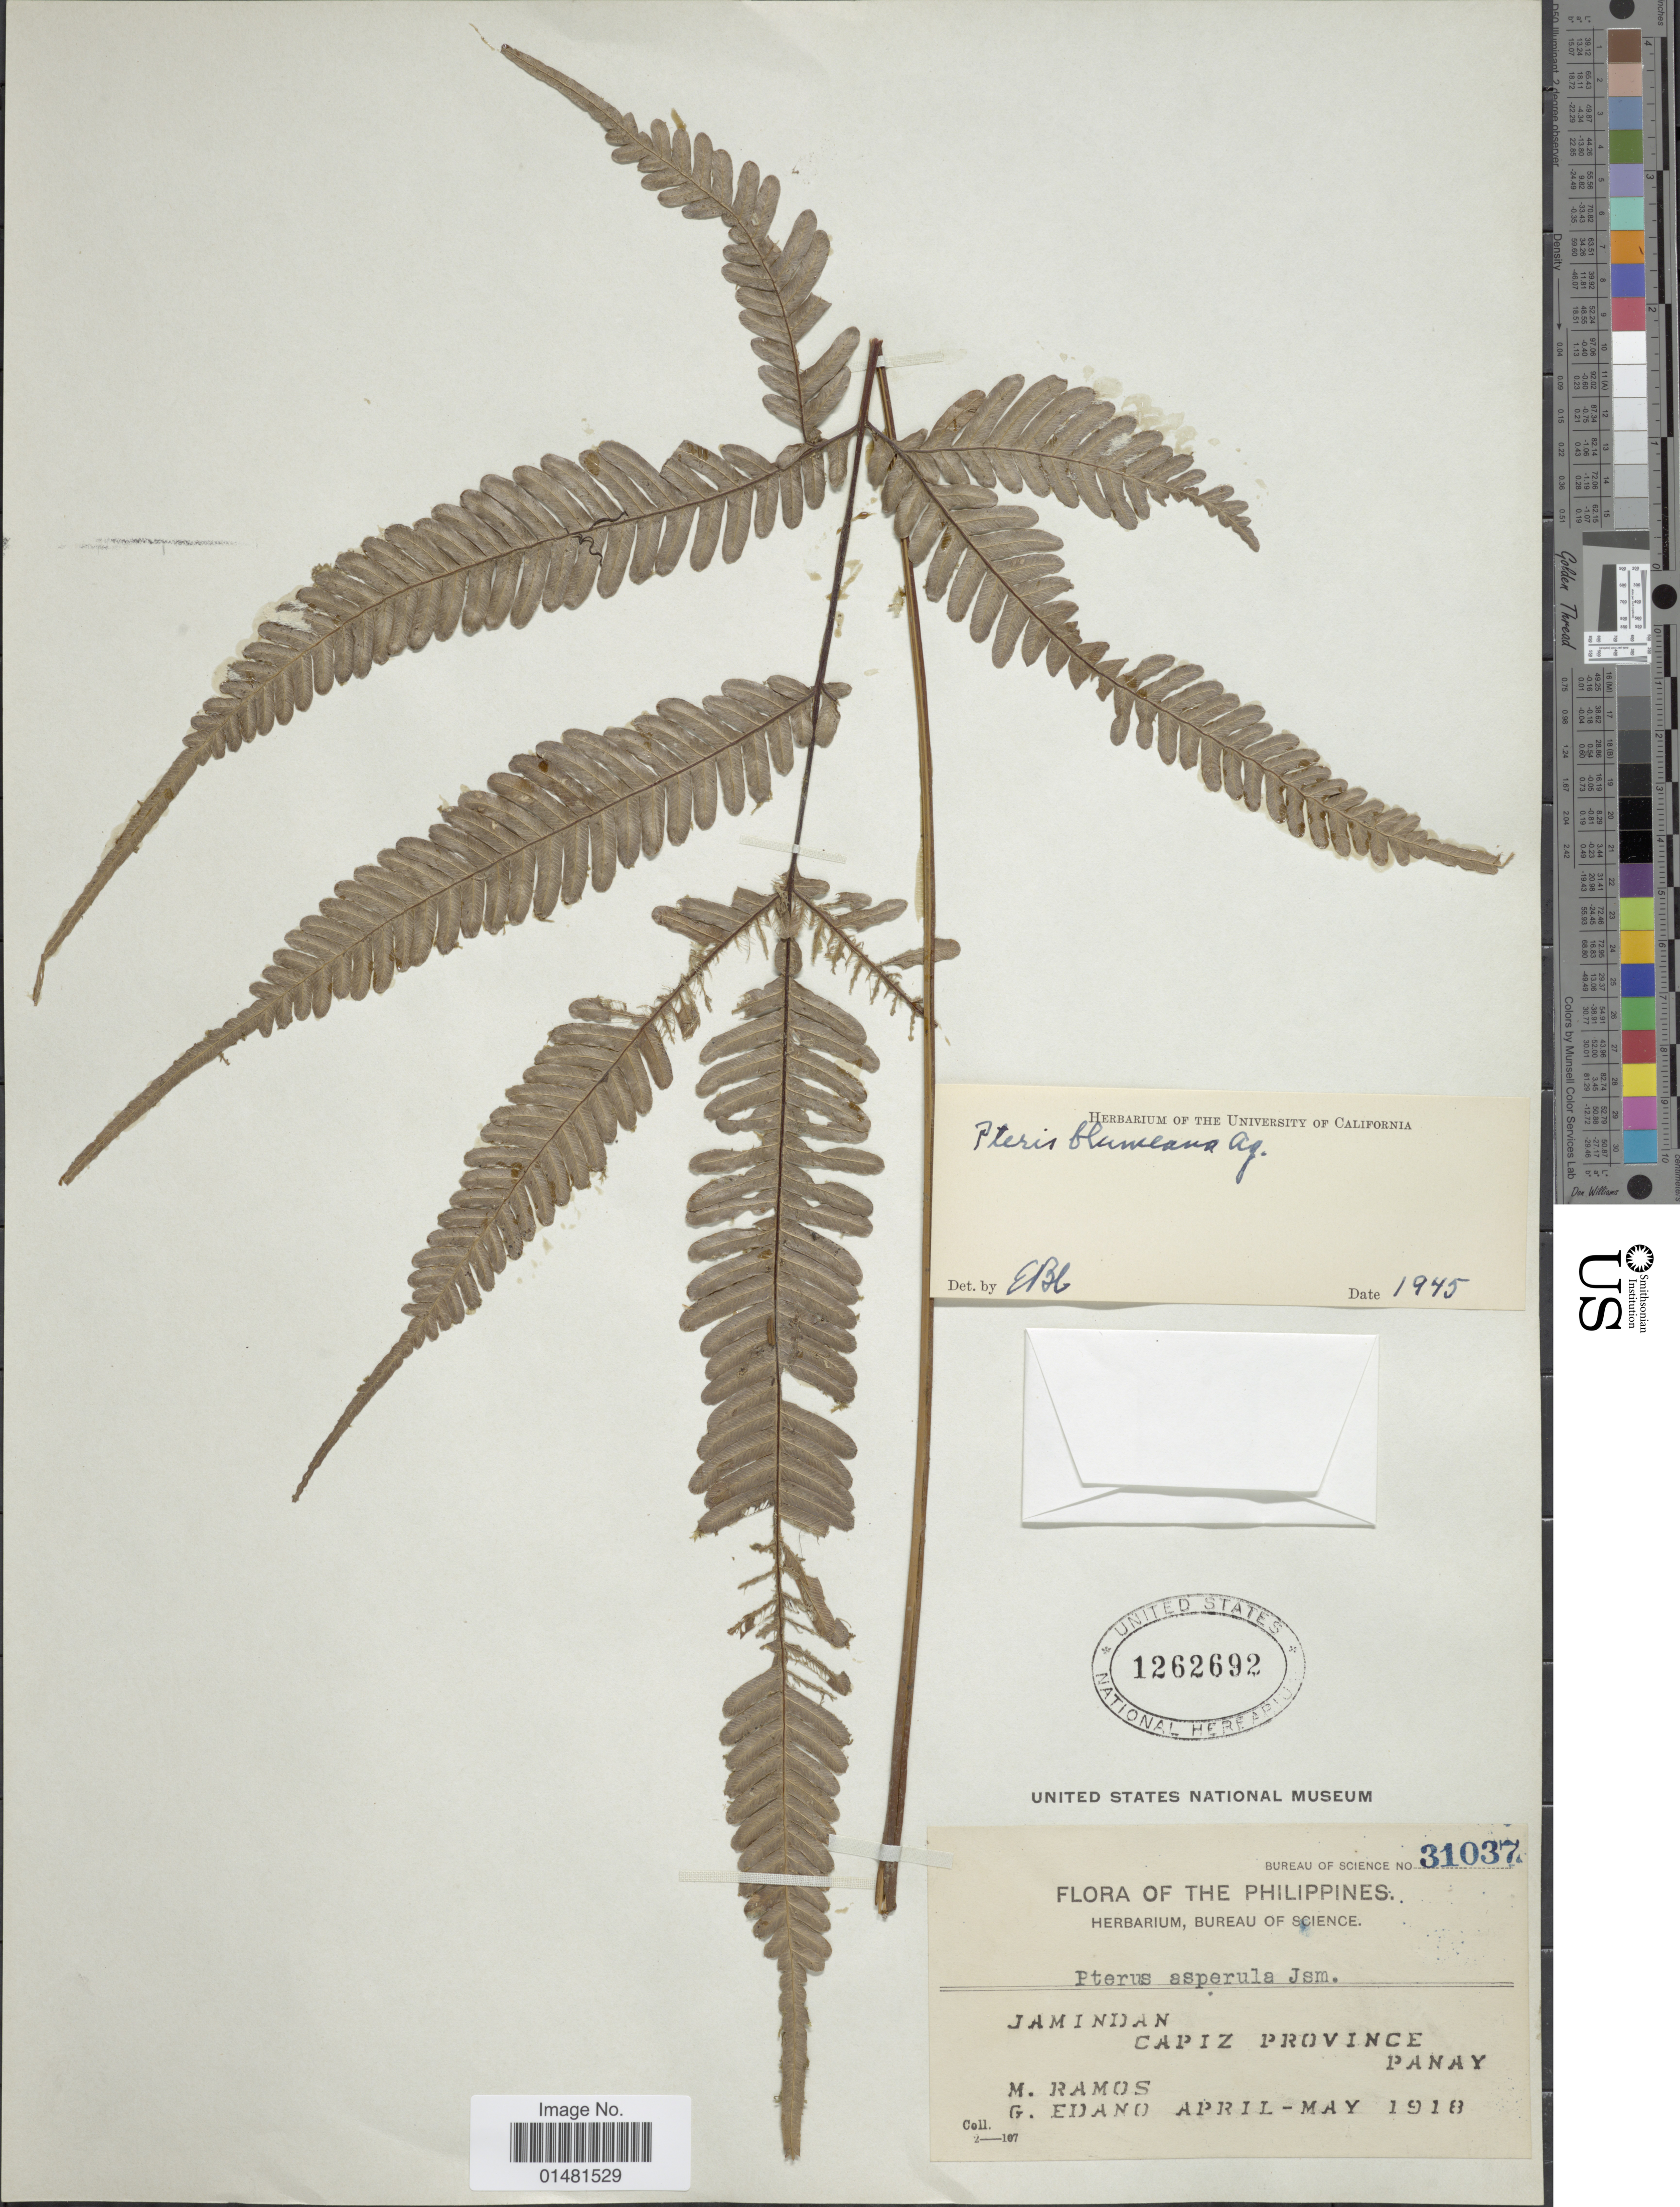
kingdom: Plantae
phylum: Tracheophyta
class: Polypodiopsida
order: Polypodiales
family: Pteridaceae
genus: Pteris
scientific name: Pteris blumeana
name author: J. Agardh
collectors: M. Ramos & G. Edaño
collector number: Bureau of Science 31037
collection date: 1918-04/1918-05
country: Philippines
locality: Jamindan, Capiz Province, Panay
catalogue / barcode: US 1262692